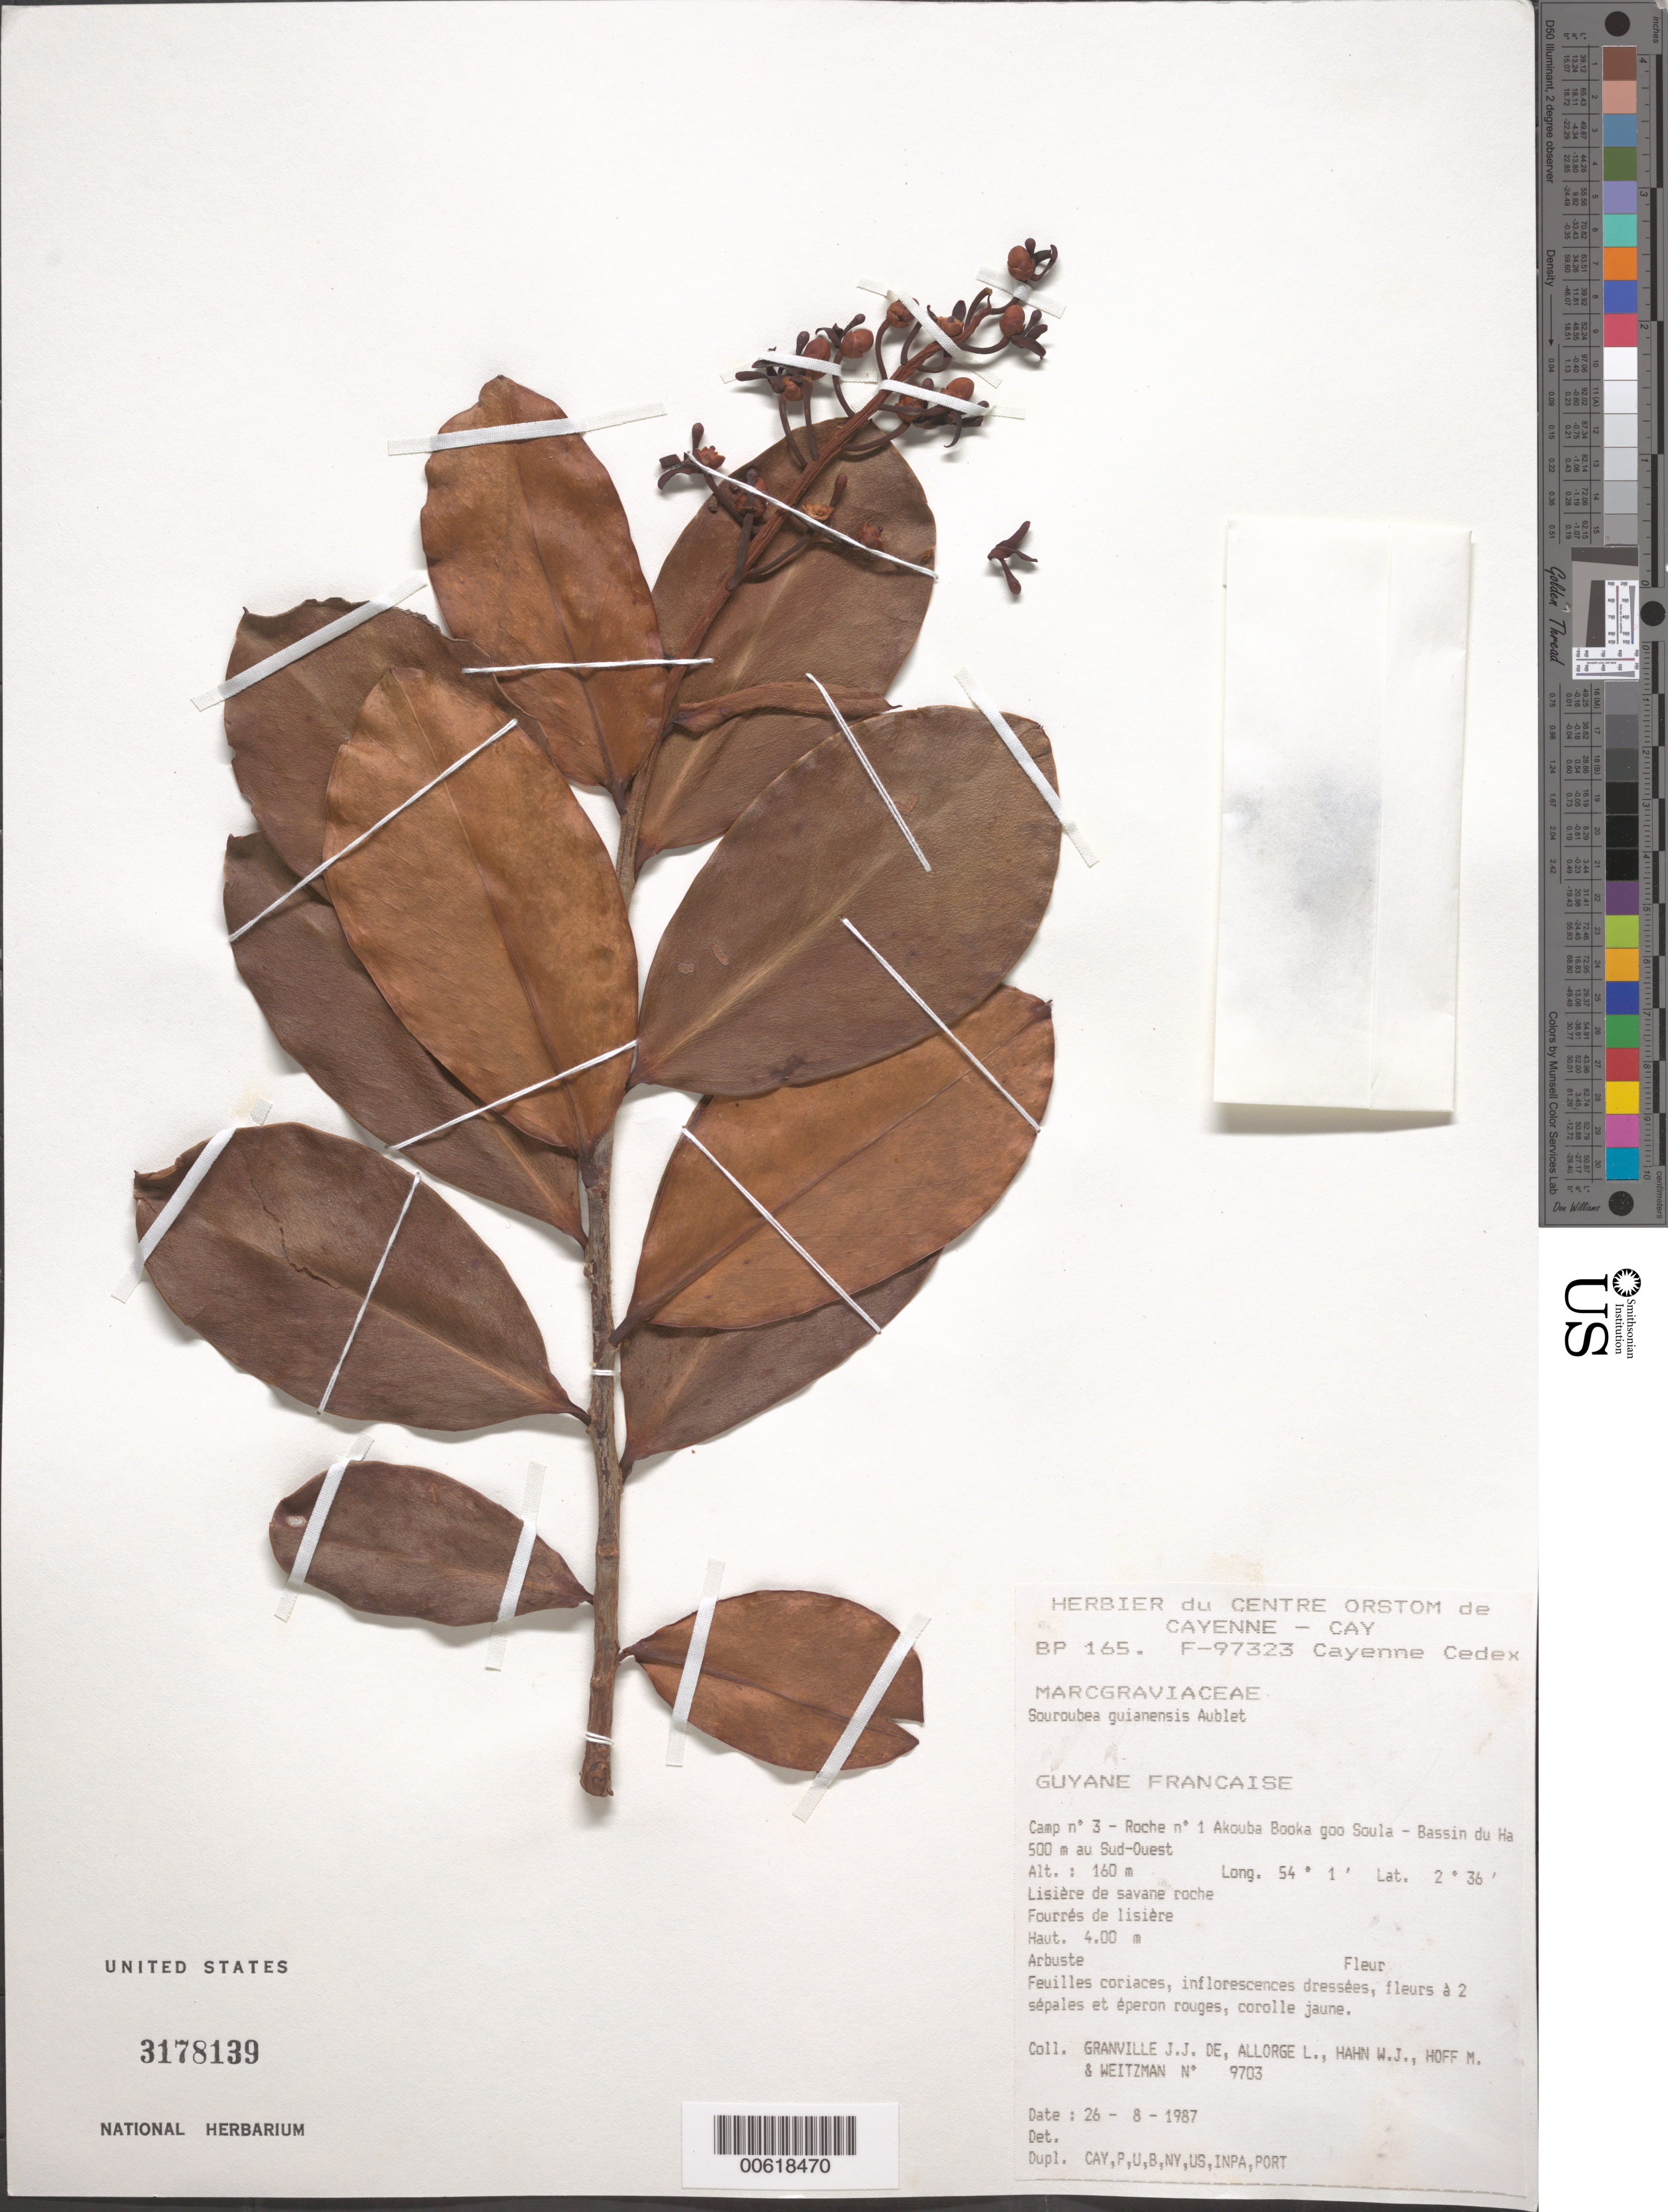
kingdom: Plantae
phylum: Tracheophyta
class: Magnoliopsida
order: Ericales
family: Marcgraviaceae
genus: Souroubea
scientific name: Souroubea guianensis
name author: Aubl.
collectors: J.-J. de Granville, L. Allorge, W. J. Hahn, M. Hoff & A. L. Weitzman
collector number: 9703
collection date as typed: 26-Aug-87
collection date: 1987-08-26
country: French Guiana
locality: Akouba Booka goo Soula, Camp #3, Roche no. 1, Bassin du Haut-Marouini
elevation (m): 160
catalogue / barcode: US 3178139